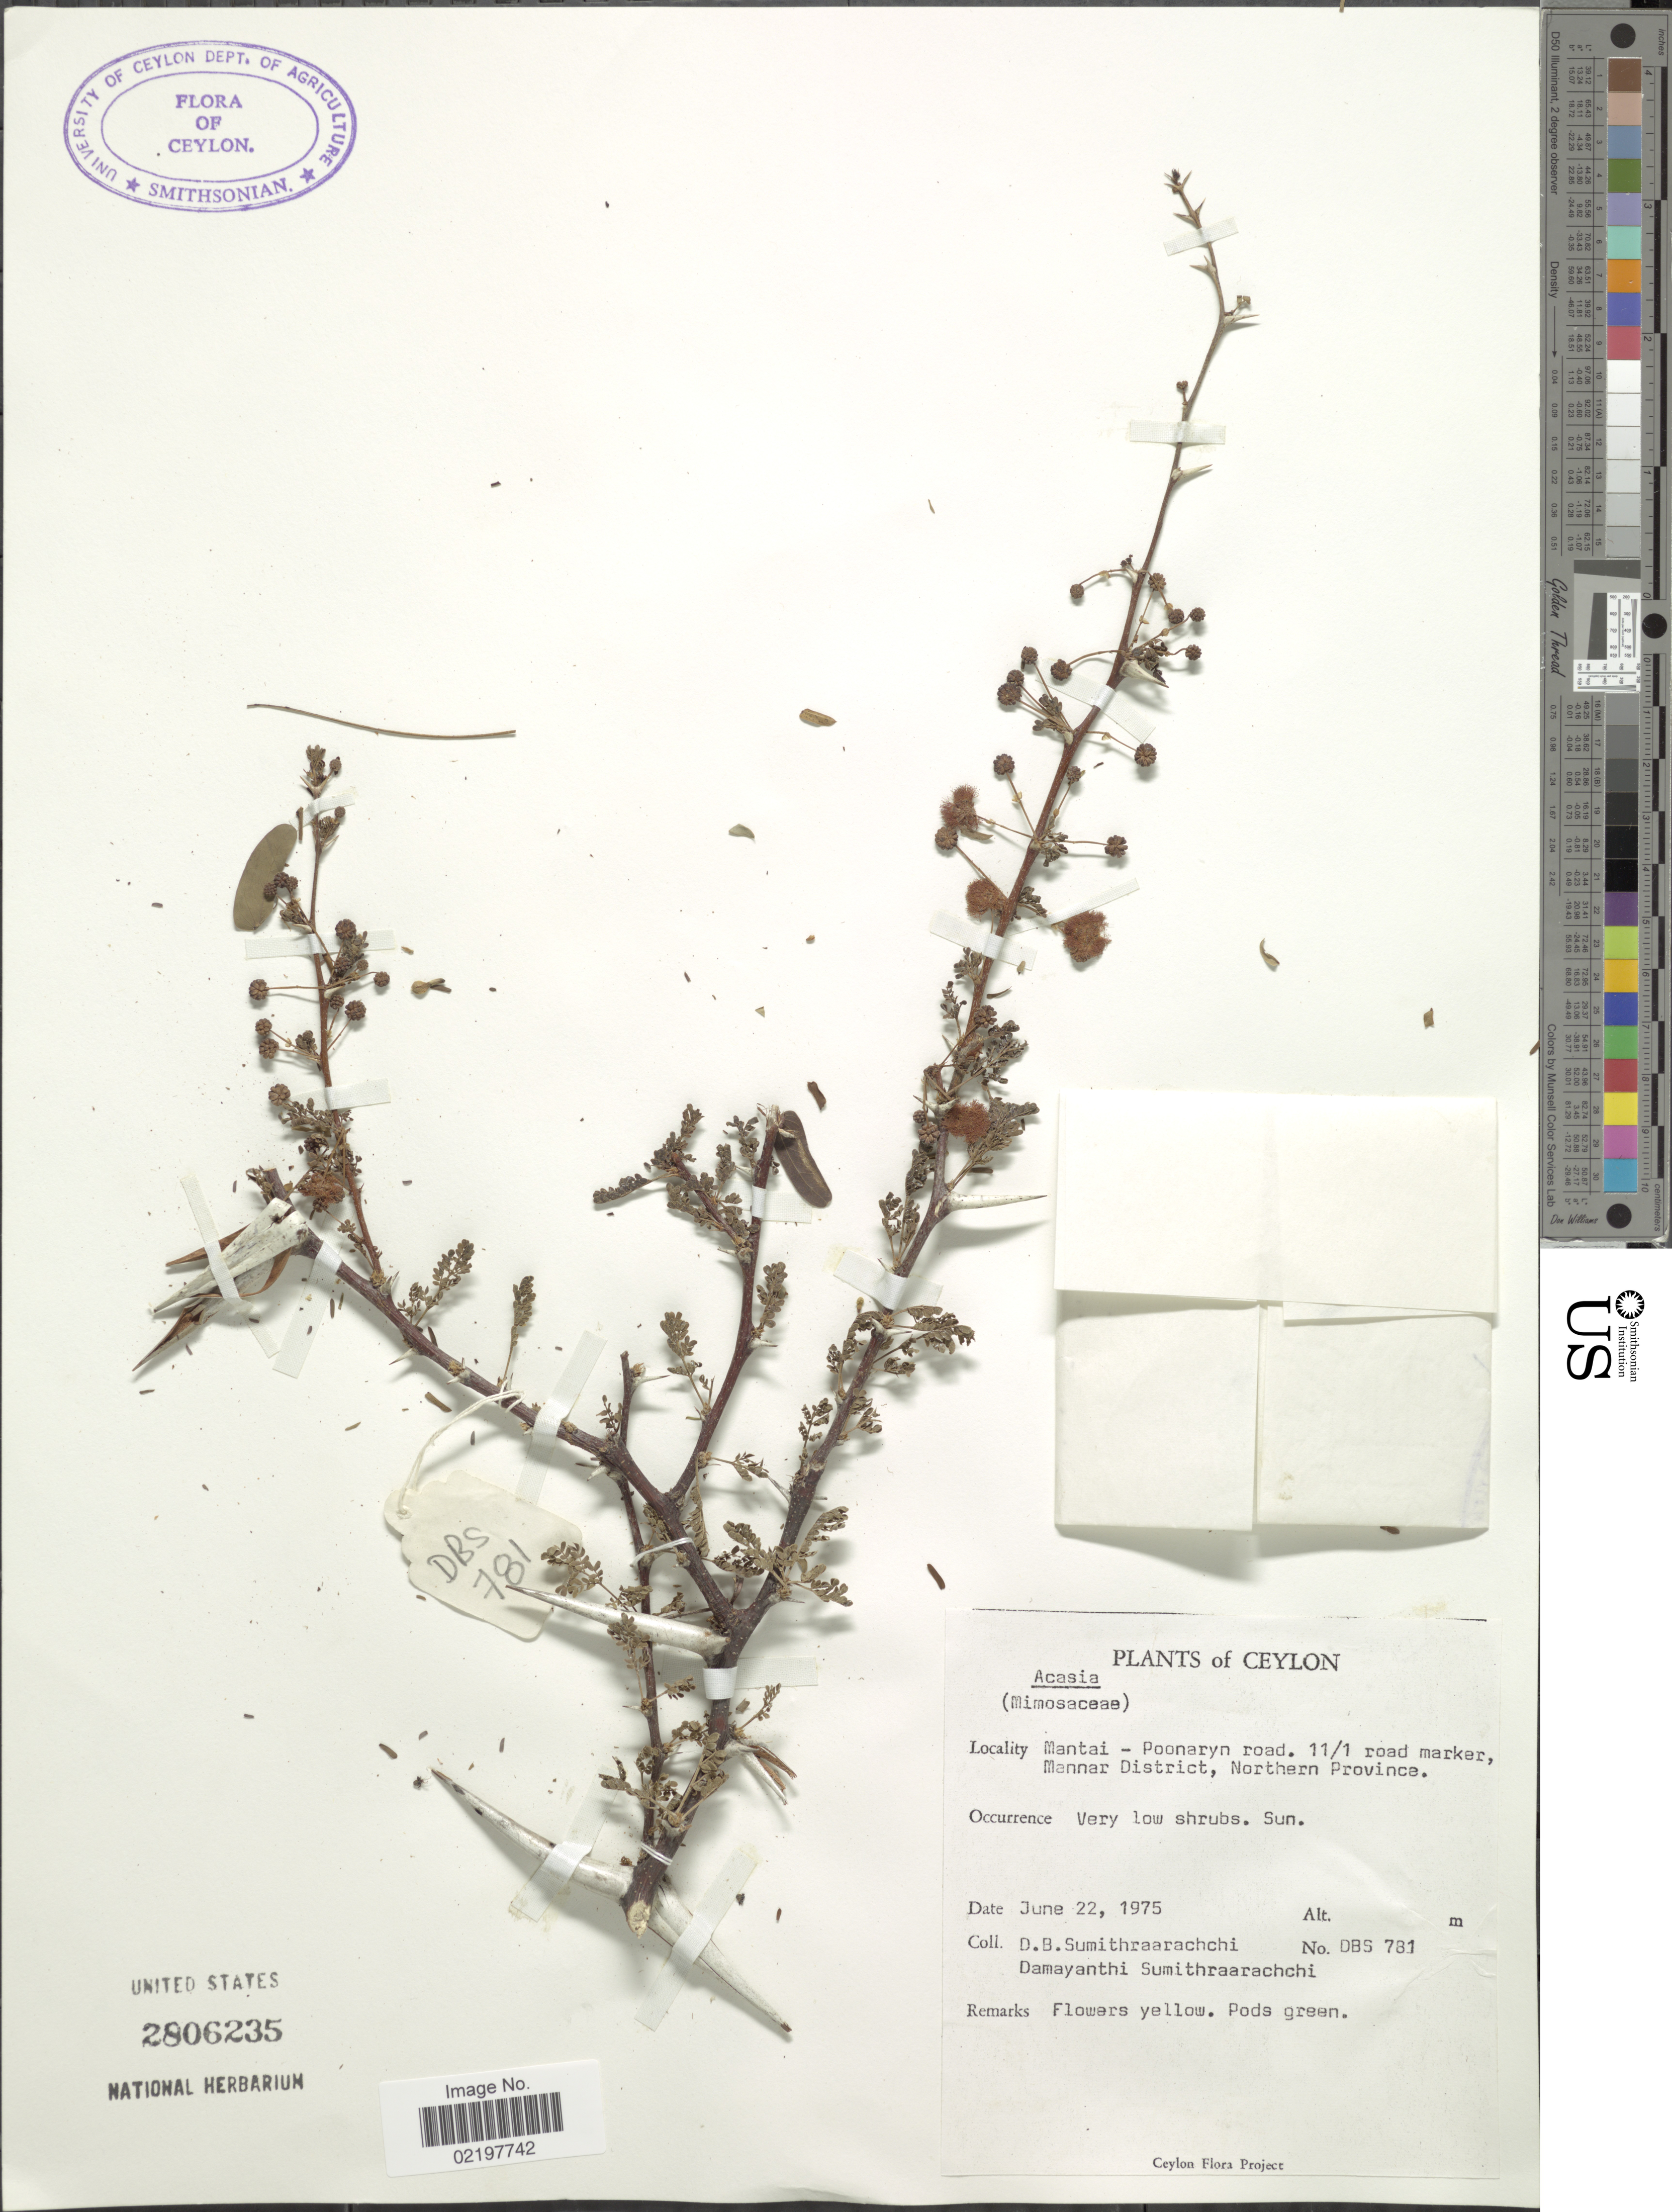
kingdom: Plantae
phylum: Tracheophyta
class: Magnoliopsida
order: Fabales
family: Fabaceae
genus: Vachellia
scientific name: Vachellia eburnea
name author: (L. f.) P.J.H. Hurter & Mabb.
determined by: Strong, M. T., (US), Smithsonian Institution - National Museum of Natural History (UNITED STATES)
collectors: D. B. Sumithraarachchi & D. Sumithraarachchi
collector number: DBS 781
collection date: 1975-06-22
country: Sri Lanka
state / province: Northern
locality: Ceylon, Mantai, Poonaryn road , 11/1 road marker, Mannar District, Northern Province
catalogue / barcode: US 2806235